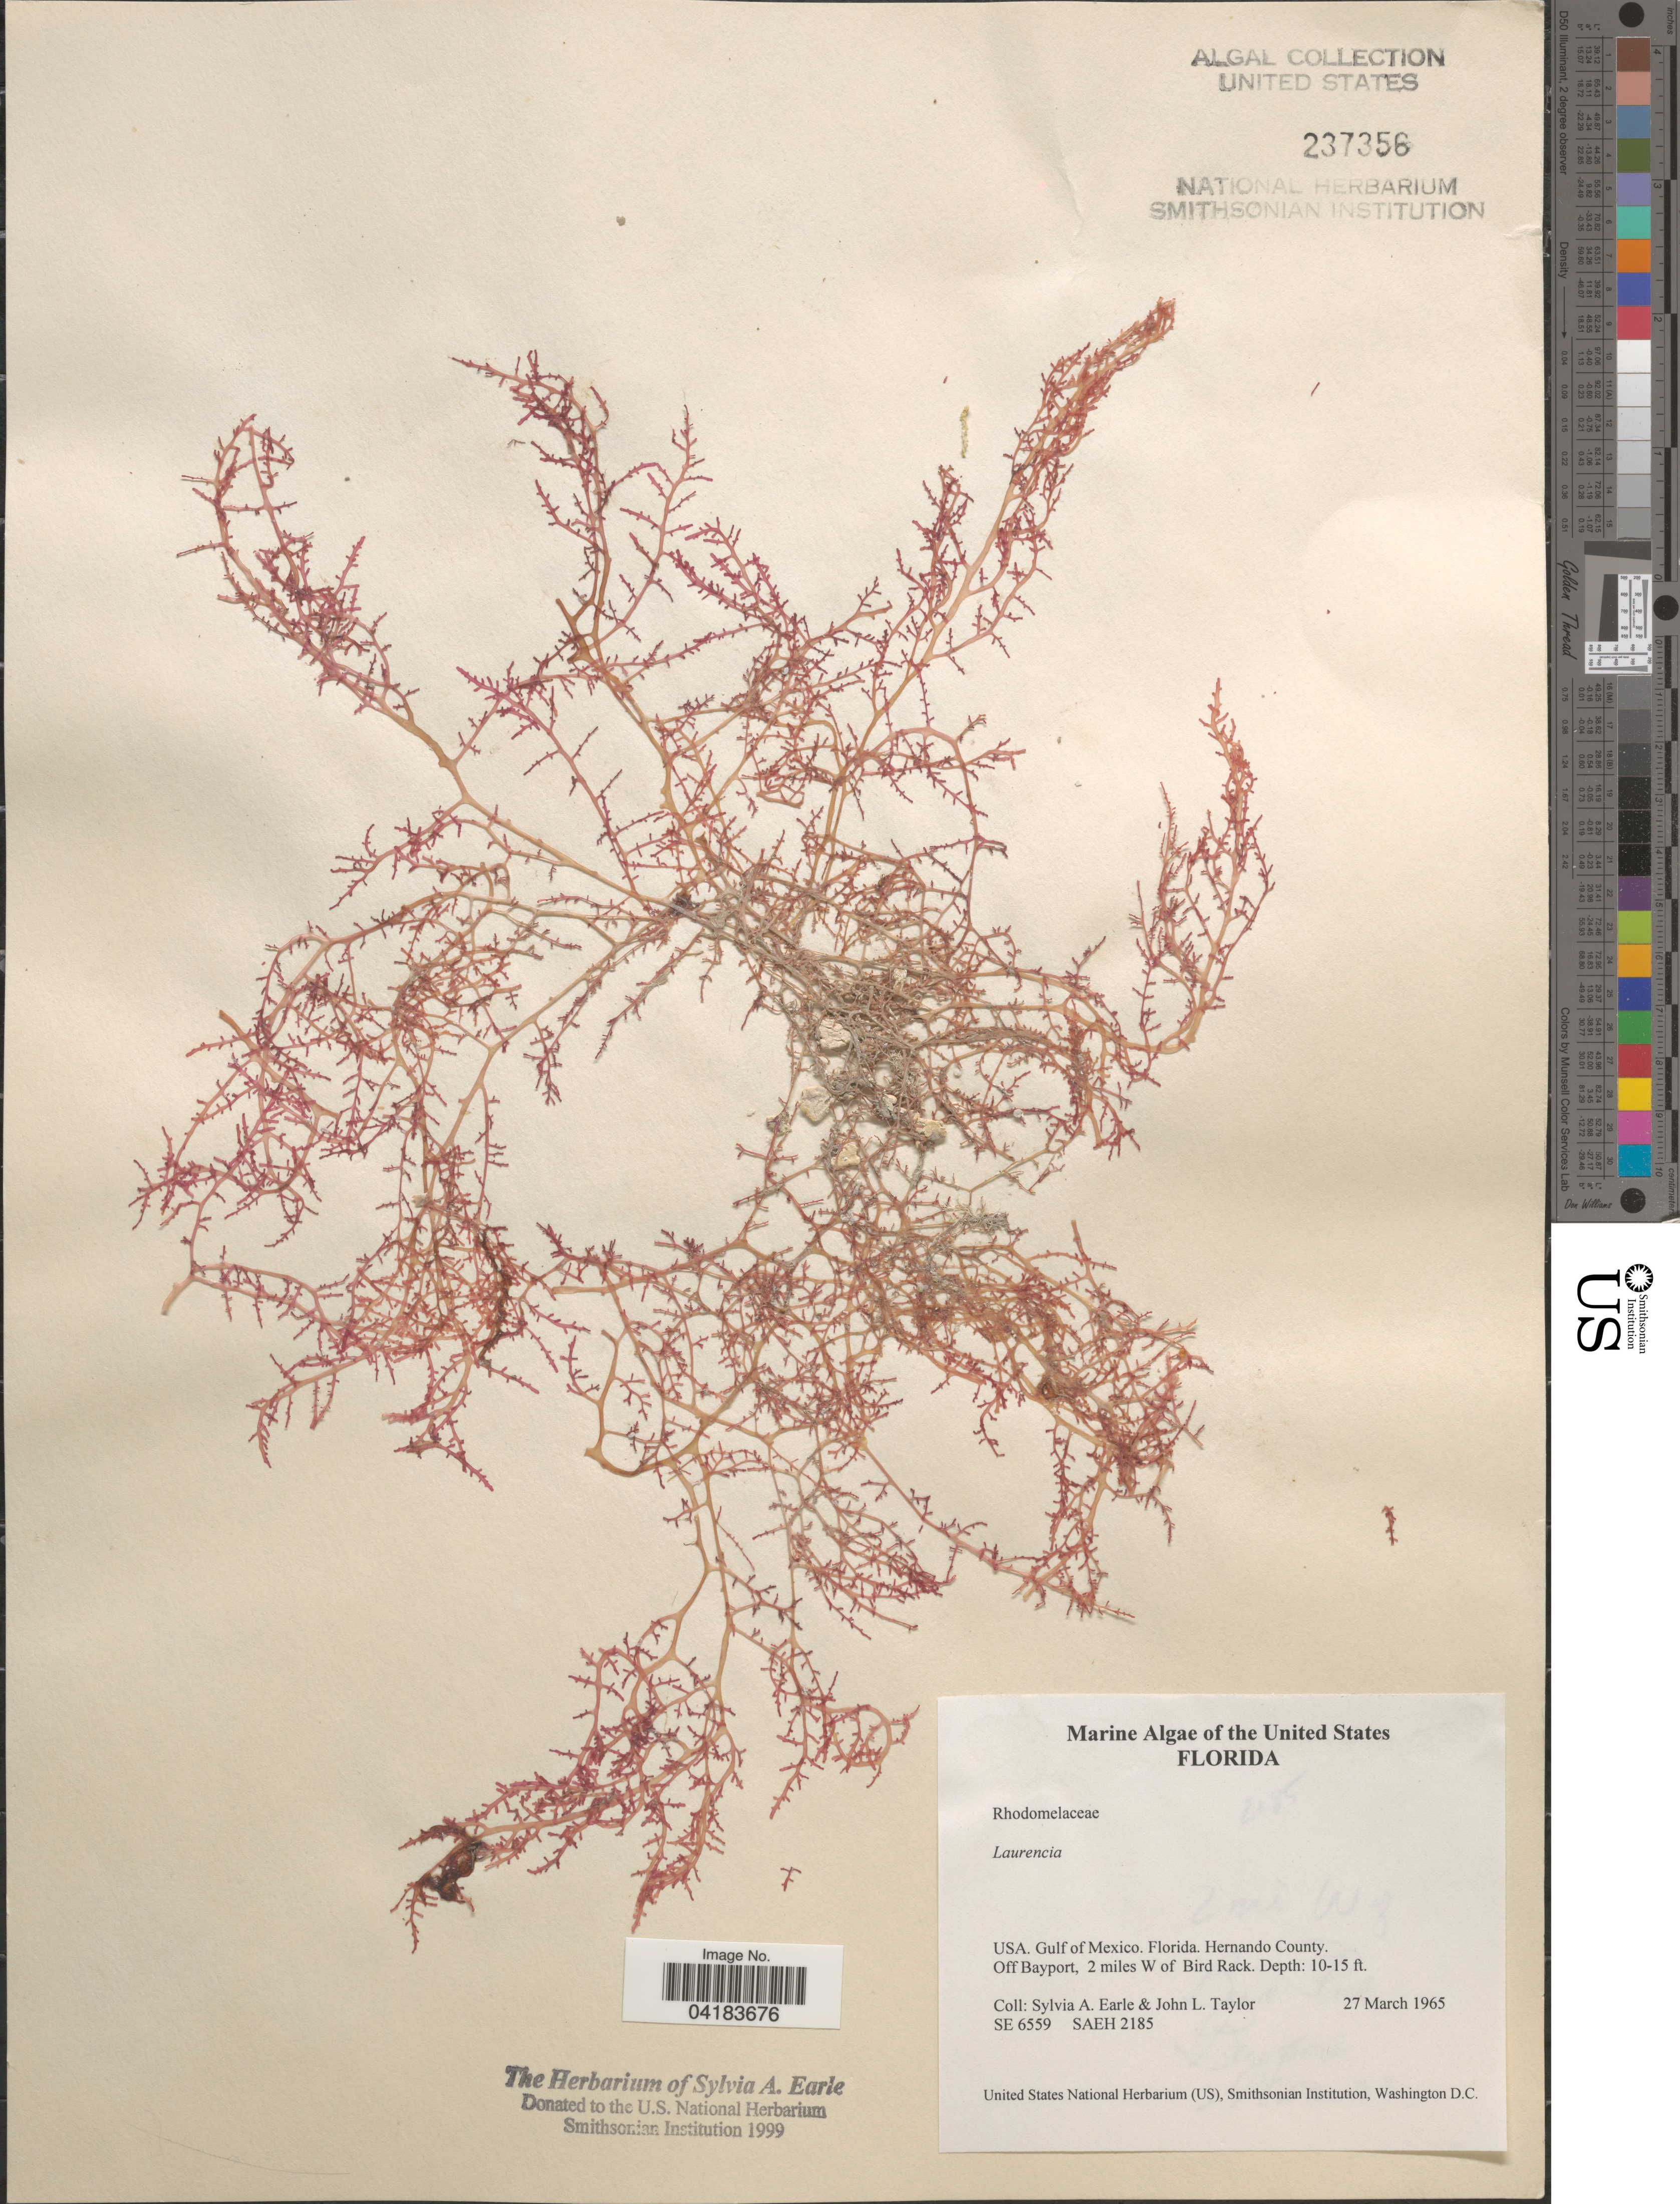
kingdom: Plantae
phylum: Rhodophyta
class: Florideophyceae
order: Ceramiales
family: Rhodomelaceae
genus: Laurencia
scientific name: Laurencia sp.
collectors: S. A. Earle & J. L. Taylor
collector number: SE6559/SAEH2185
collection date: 1965-03-27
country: United States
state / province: Florida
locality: Gulf of Mexico. Hernando County. Off Bayport, 2 miles W of Bird Rack.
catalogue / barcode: US 237356